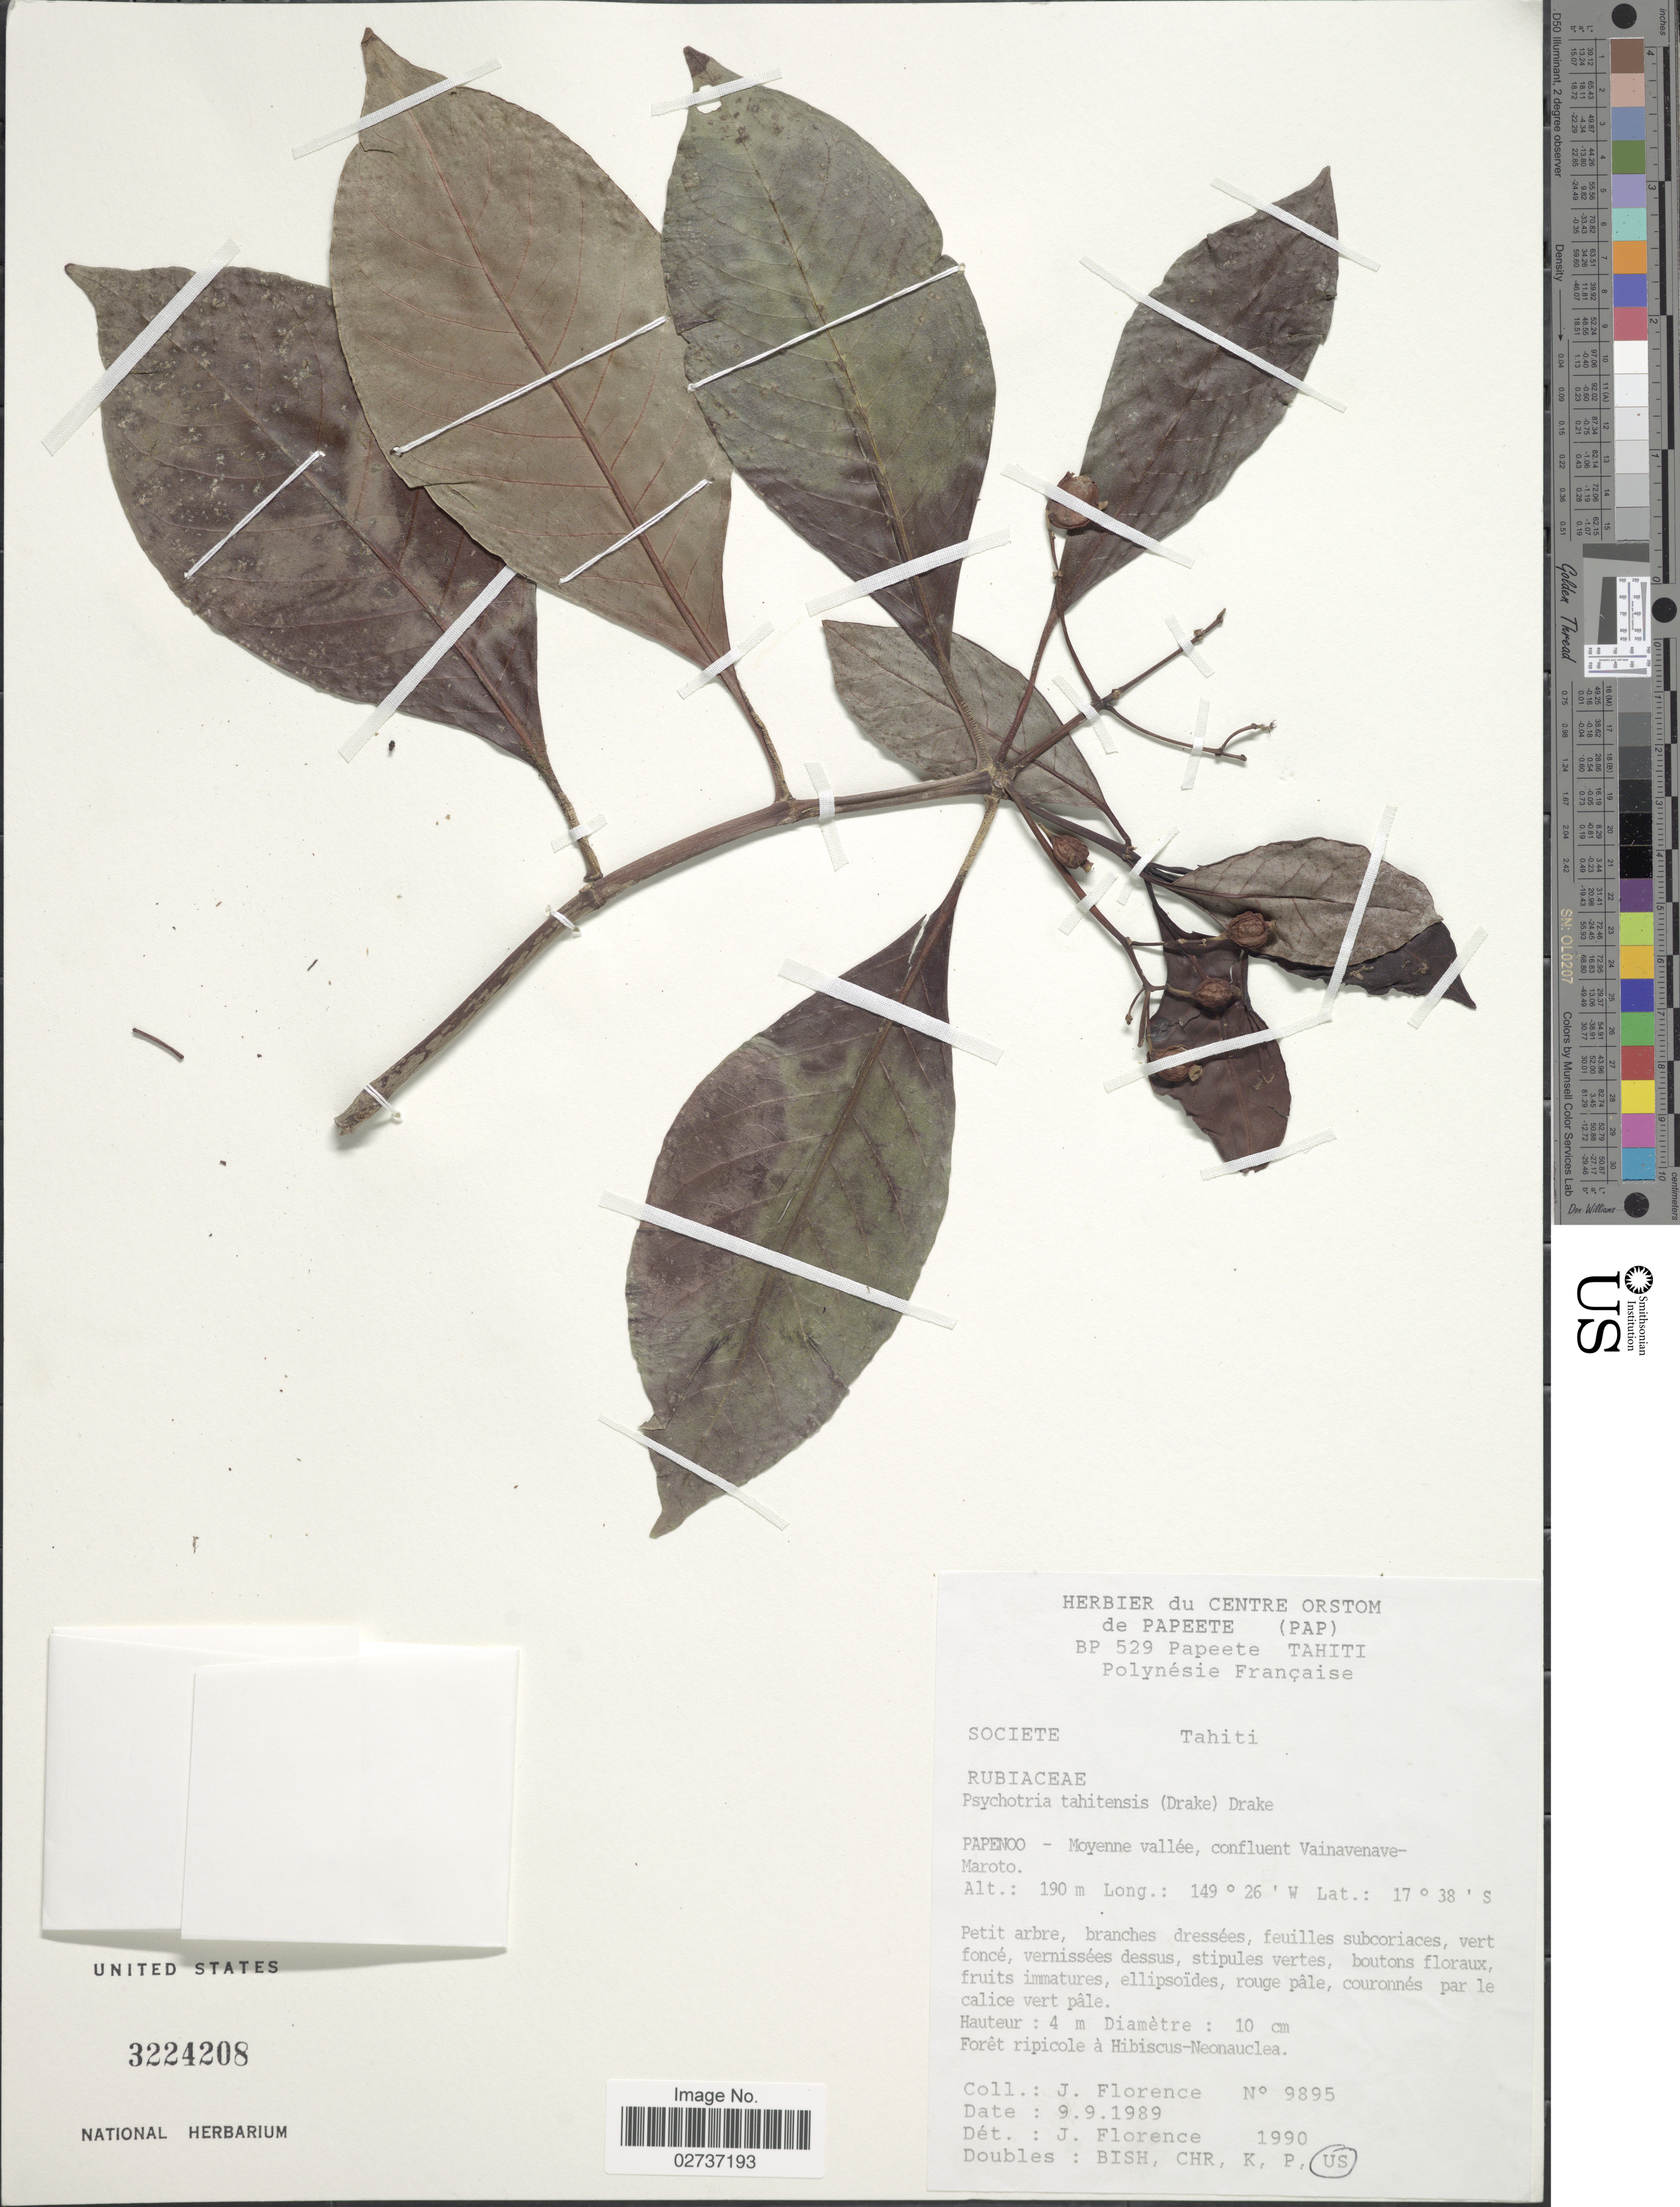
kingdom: Plantae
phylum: Tracheophyta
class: Magnoliopsida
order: Gentianales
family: Rubiaceae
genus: Psychotria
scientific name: Psychotria tahitensis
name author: (Drake) Drake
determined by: Florence, J.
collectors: J. Florence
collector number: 9895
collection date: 1989-09-09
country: French Polynesia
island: Tahiti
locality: Tahiti, Papenoo - Moyenne vallee, confluent Vainavenave-Maroto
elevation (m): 190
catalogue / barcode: US 3224208